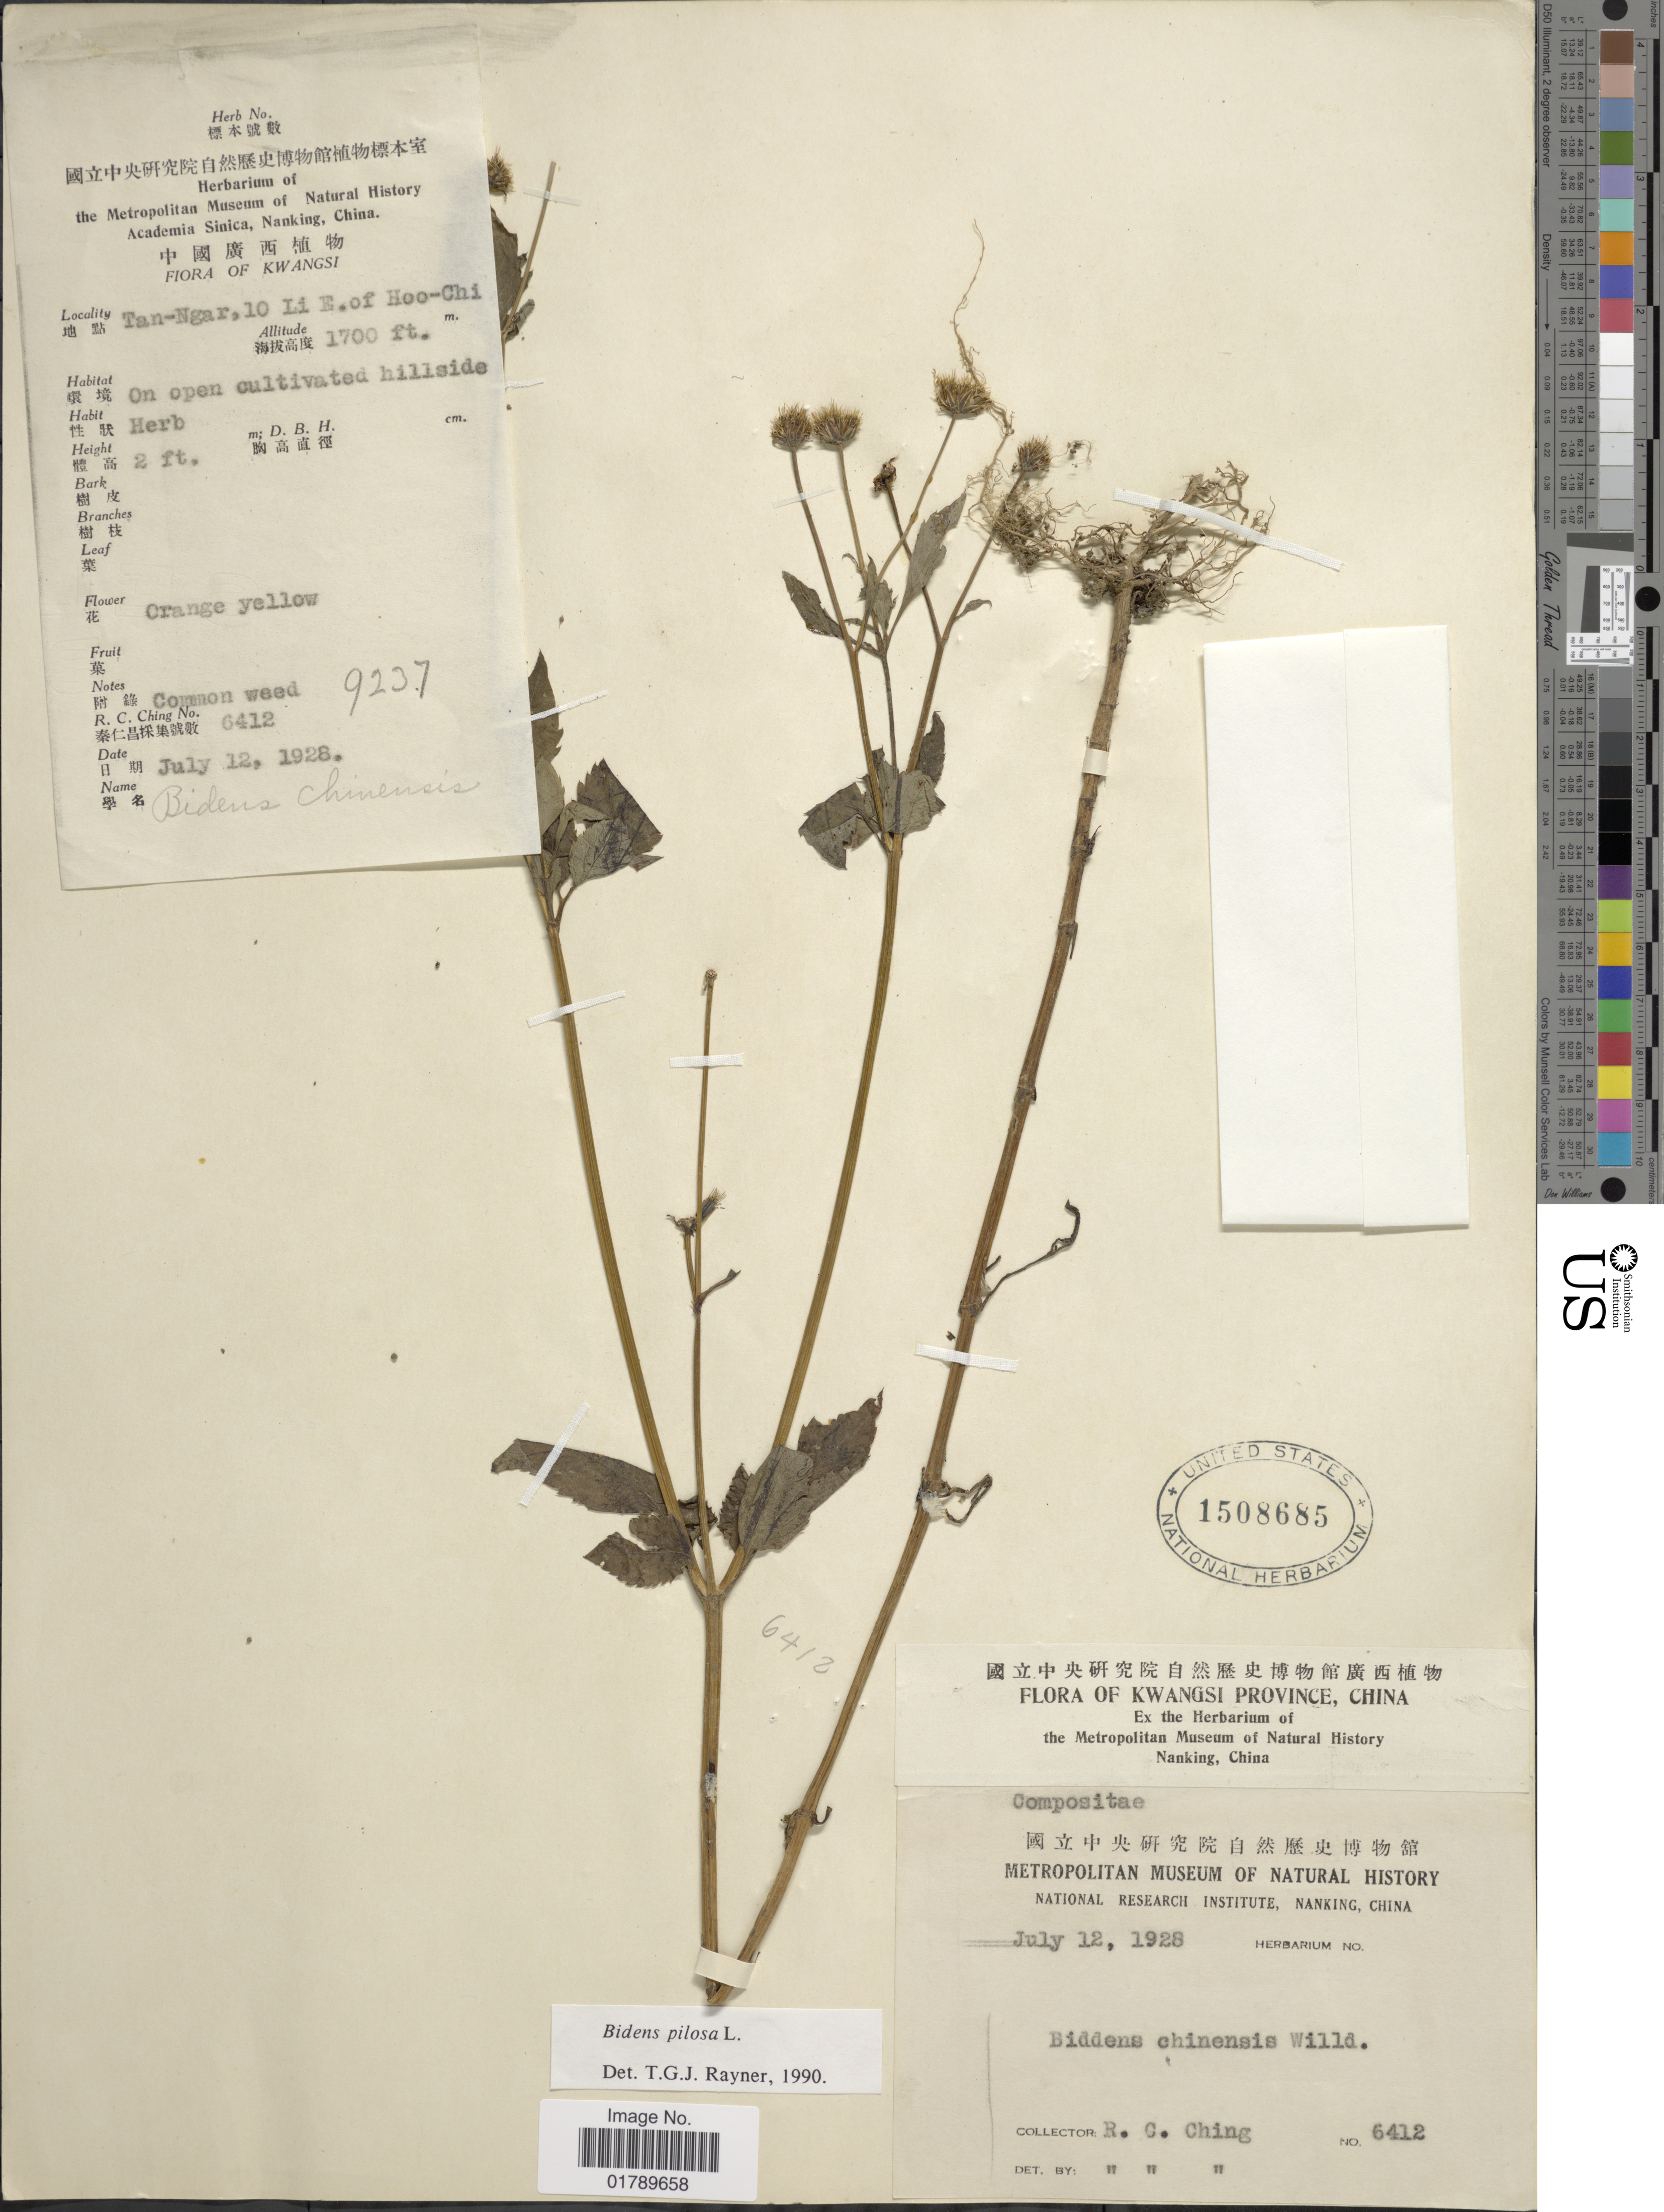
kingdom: Plantae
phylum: Tracheophyta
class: Magnoliopsida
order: Asterales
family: Asteraceae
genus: Bidens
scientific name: Bidens pilosa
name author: L.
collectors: R. C. Ching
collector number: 6412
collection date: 1928-07-12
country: China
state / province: Guangxi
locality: Kwangsi Province, China. Tan-Ngar, 10 Li E. of Hoo-Chi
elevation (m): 518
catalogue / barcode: US 1508685